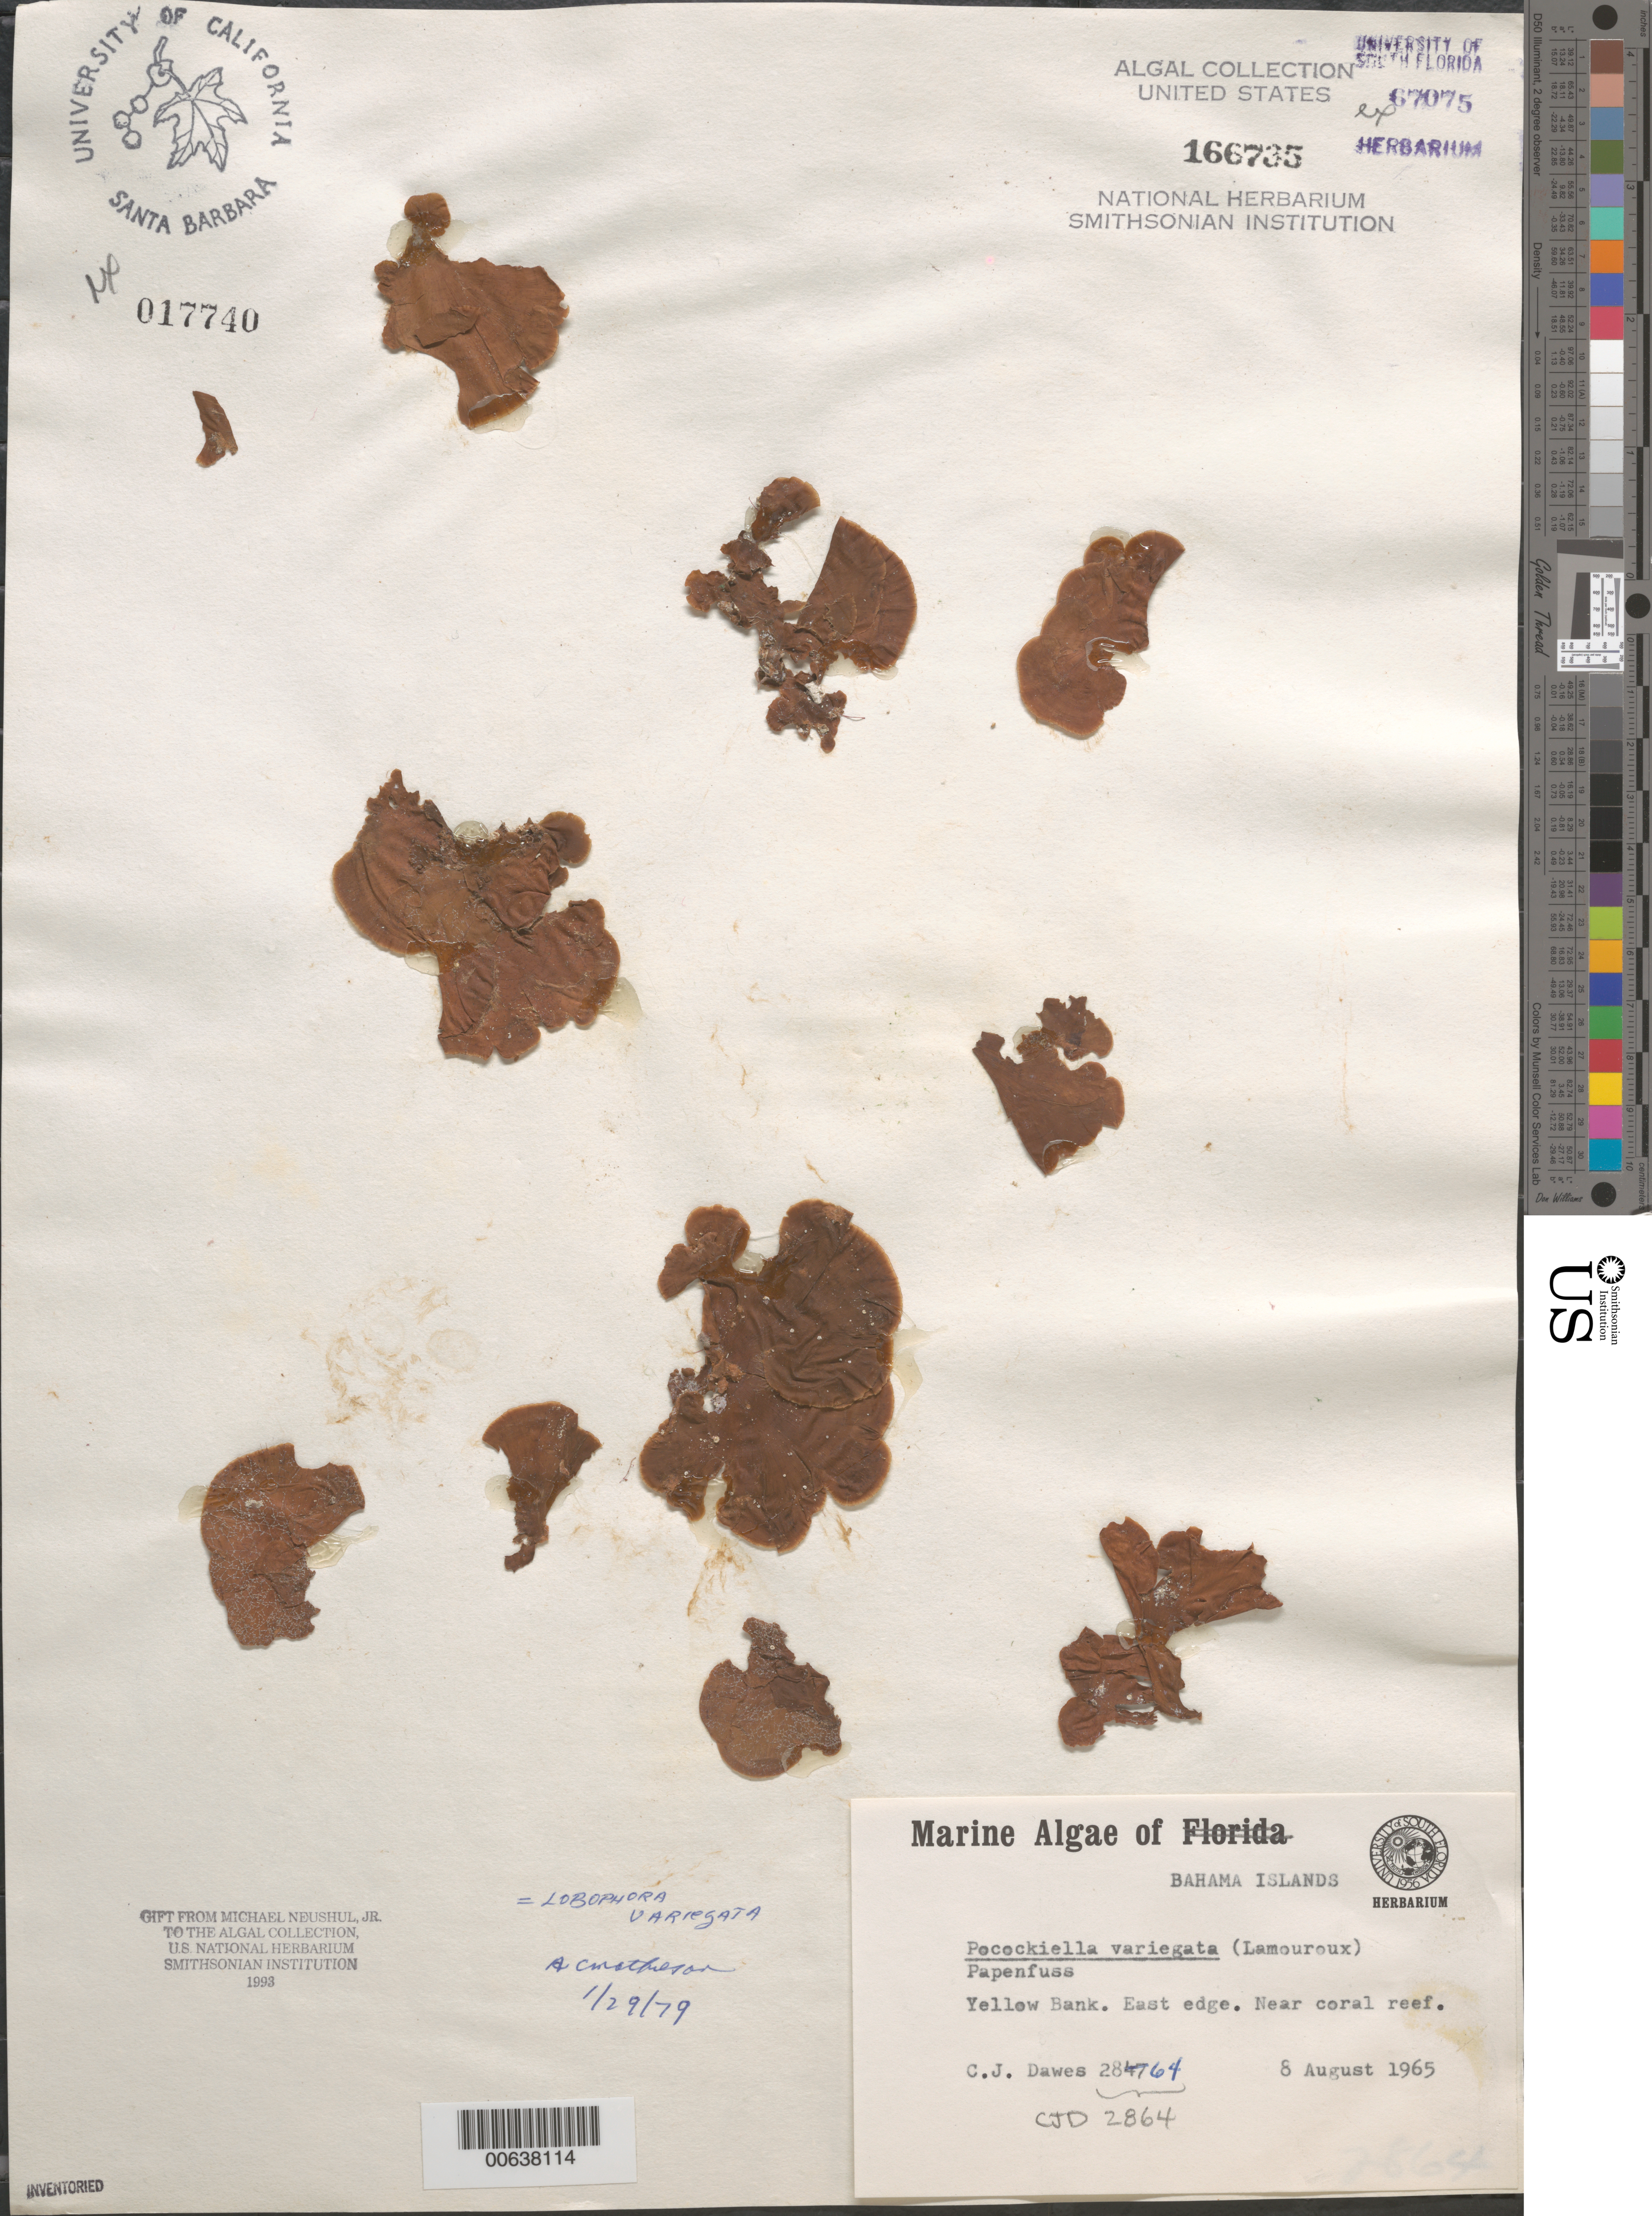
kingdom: Chromista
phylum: Ochrophyta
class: Phaeophyceae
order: Dictyotales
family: Dictyotaceae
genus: Lobophora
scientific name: Lobophora variegata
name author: (J.V.Lamouroux) Womersley & E.C. Oliveira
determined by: Mathieson, A. C.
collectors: C. Dawes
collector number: CJD 2864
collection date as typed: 08 Aug 1965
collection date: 1965-08-08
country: Bahamas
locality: Yellow Bank, east edge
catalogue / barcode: US 166735